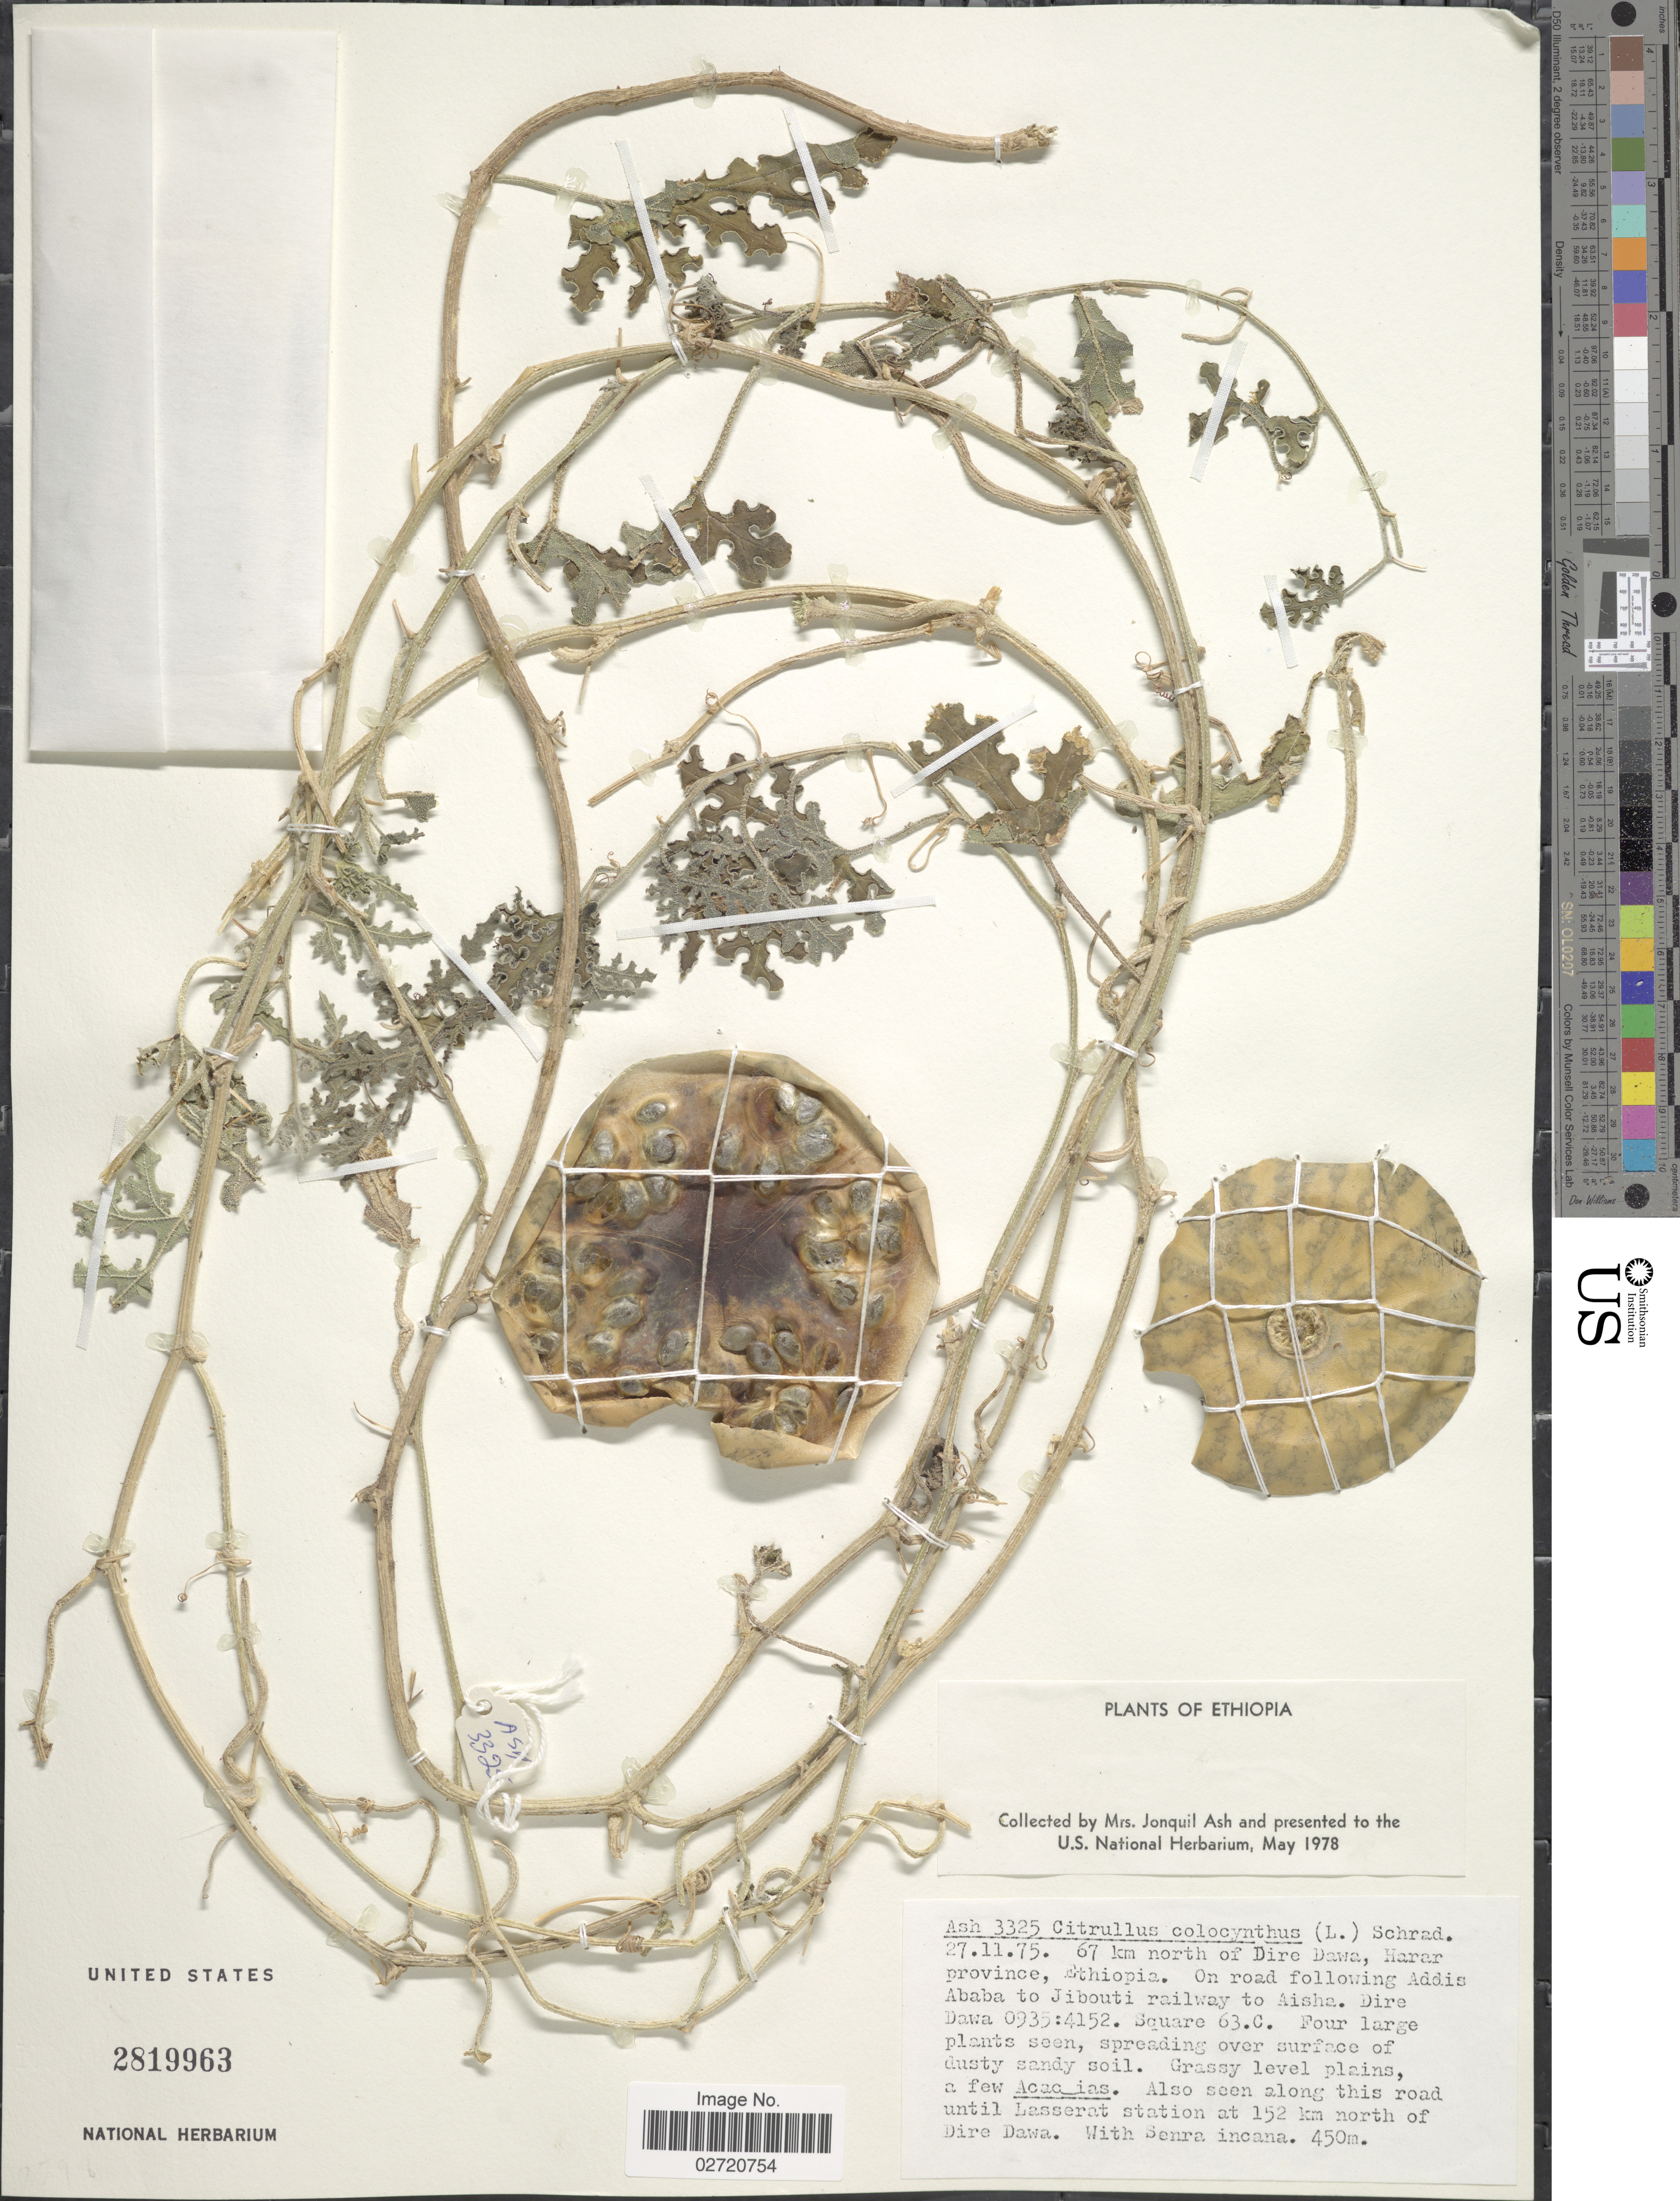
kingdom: Plantae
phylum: Tracheophyta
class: Magnoliopsida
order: Cucurbitales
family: Cucurbitaceae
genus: Citrullus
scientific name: Citrullus colocynthis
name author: (L.) Schrad.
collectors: J. Ash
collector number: Ash 3325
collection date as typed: Transcribed d/m/y: 27/11/75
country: Ethiopia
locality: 67 km north of Dire Dawe, Harar Province. On road following Addis Ababa to Jibouti railway to Aisha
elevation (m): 450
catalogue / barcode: US 2819963